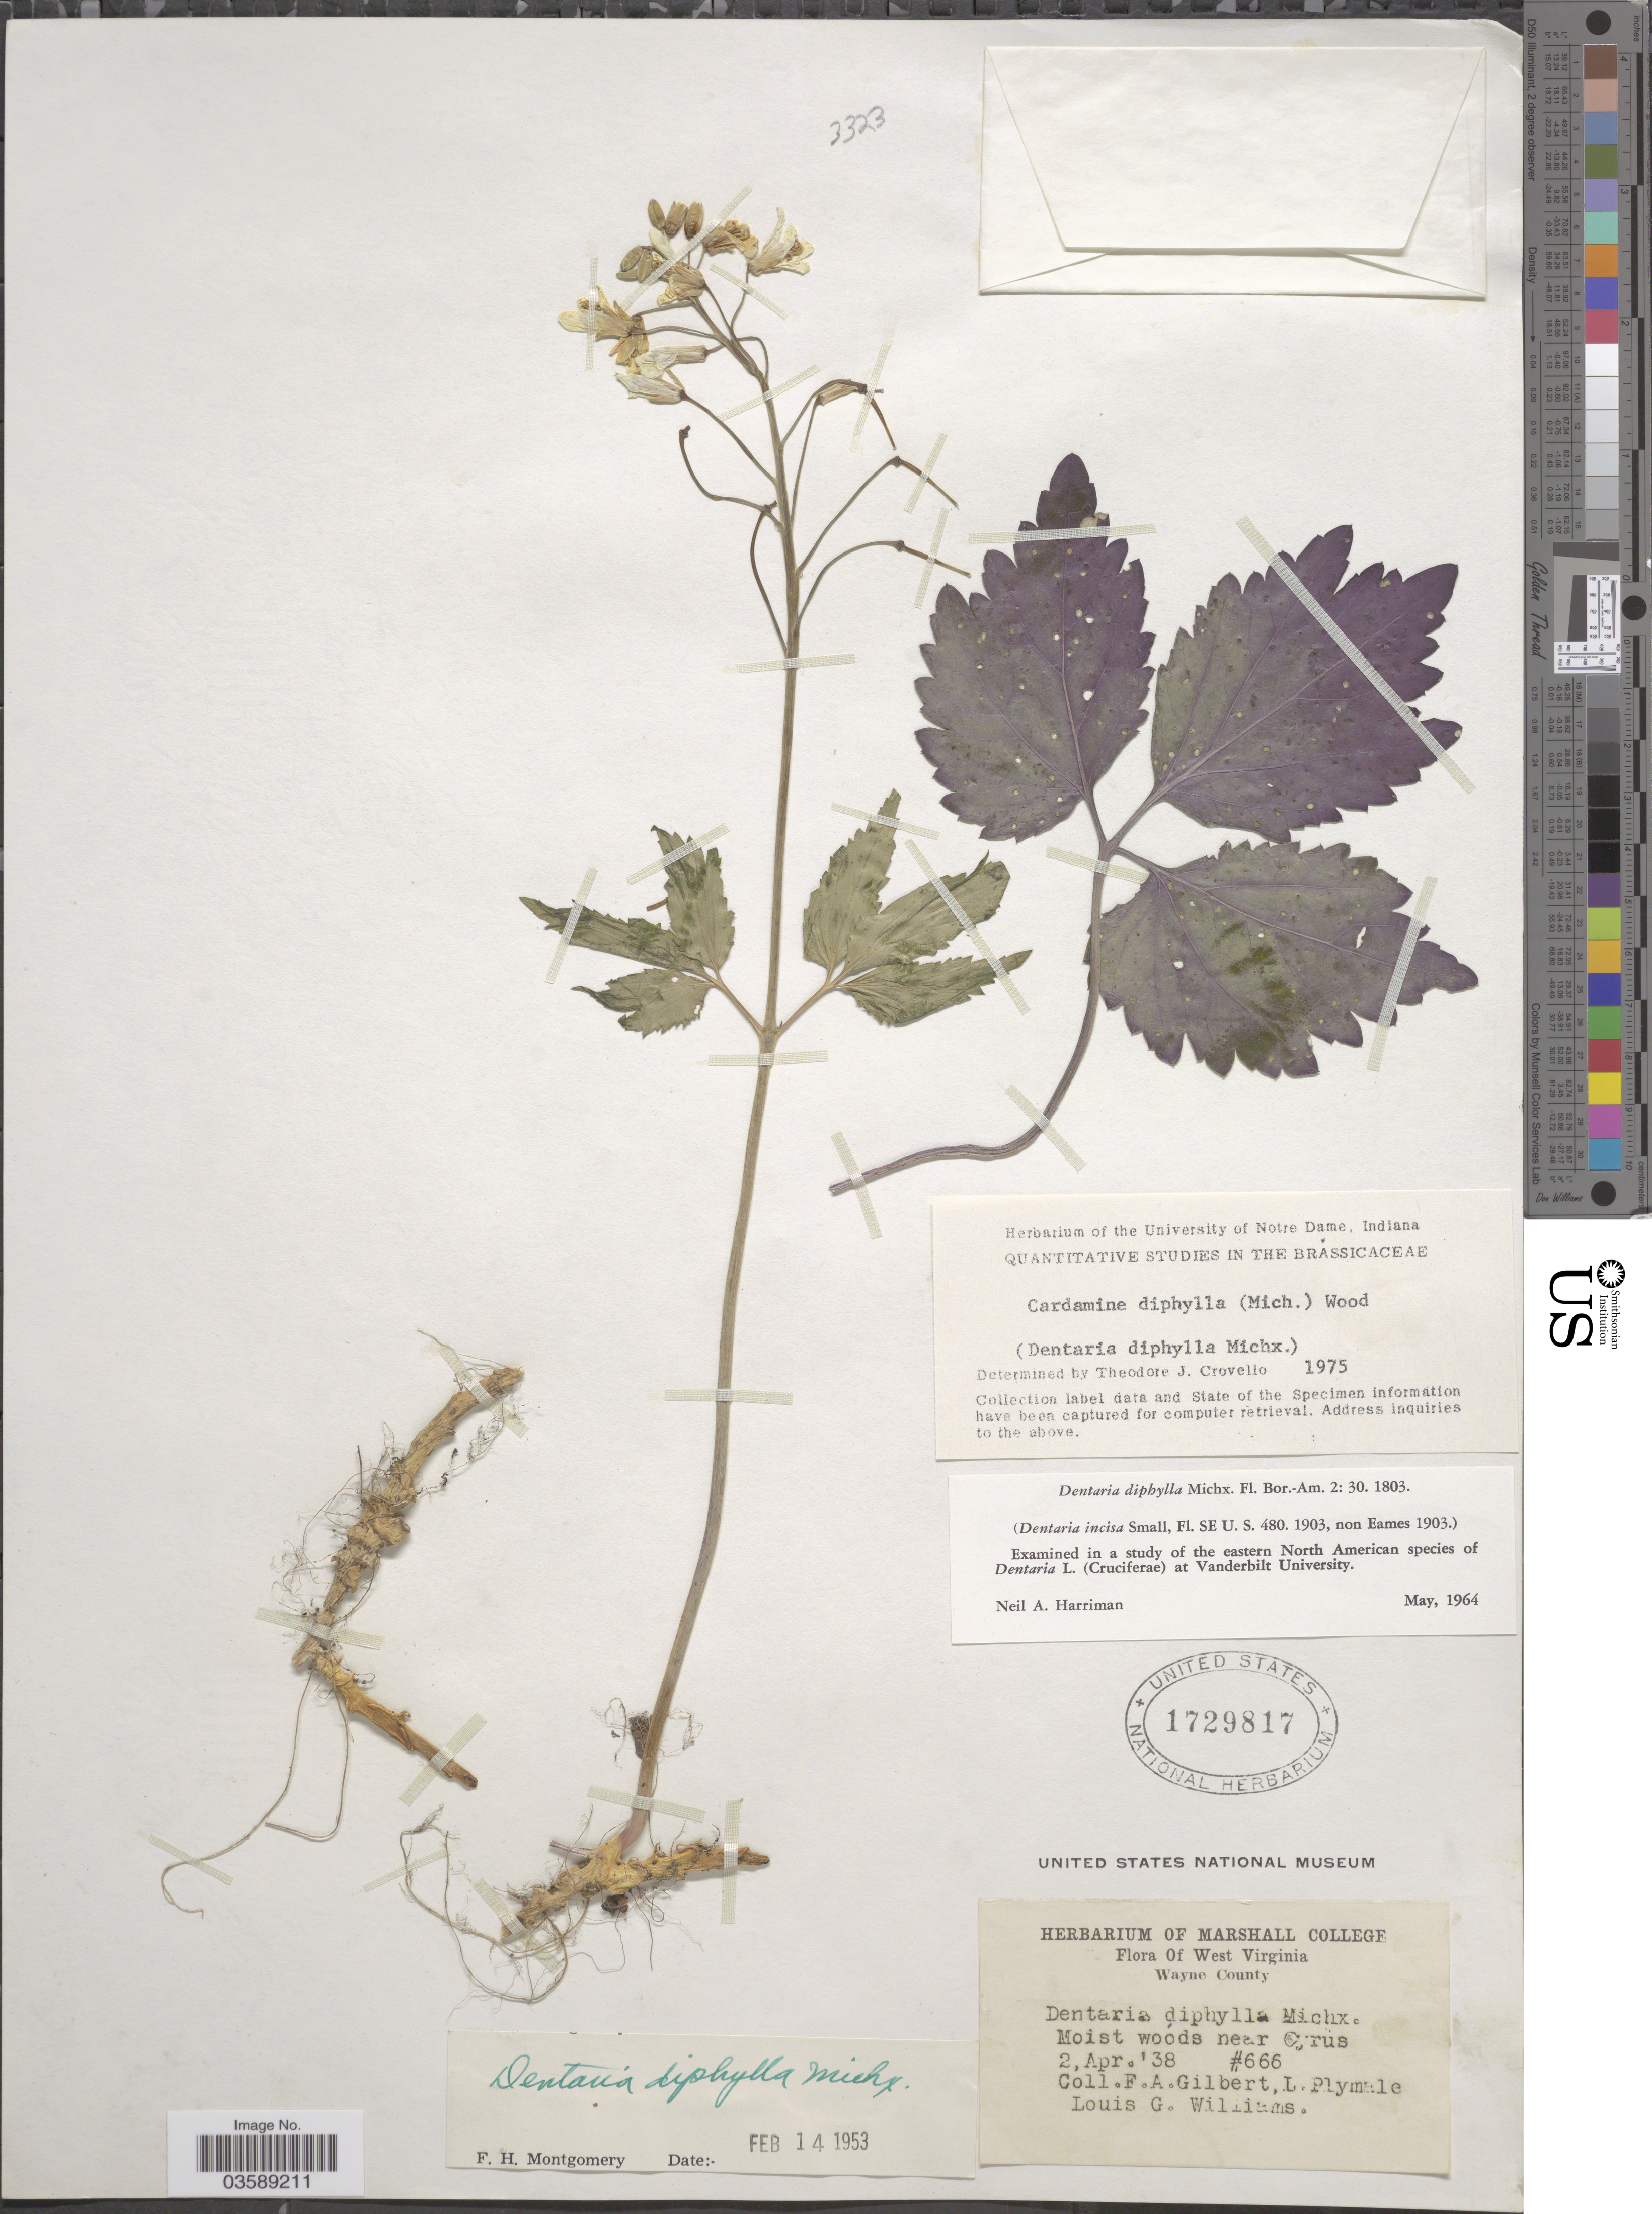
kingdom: Plantae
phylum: Tracheophyta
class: Magnoliopsida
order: Brassicales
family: Brassicaceae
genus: Cardamine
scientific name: Cardamine diphylla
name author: (Michx.) Alph. Wood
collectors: L. G. Williams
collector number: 666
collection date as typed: Transcribed d/m/y: 2/4/38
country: United States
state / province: West Virginia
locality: Moist woods near Cyprus.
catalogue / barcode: US 1729817